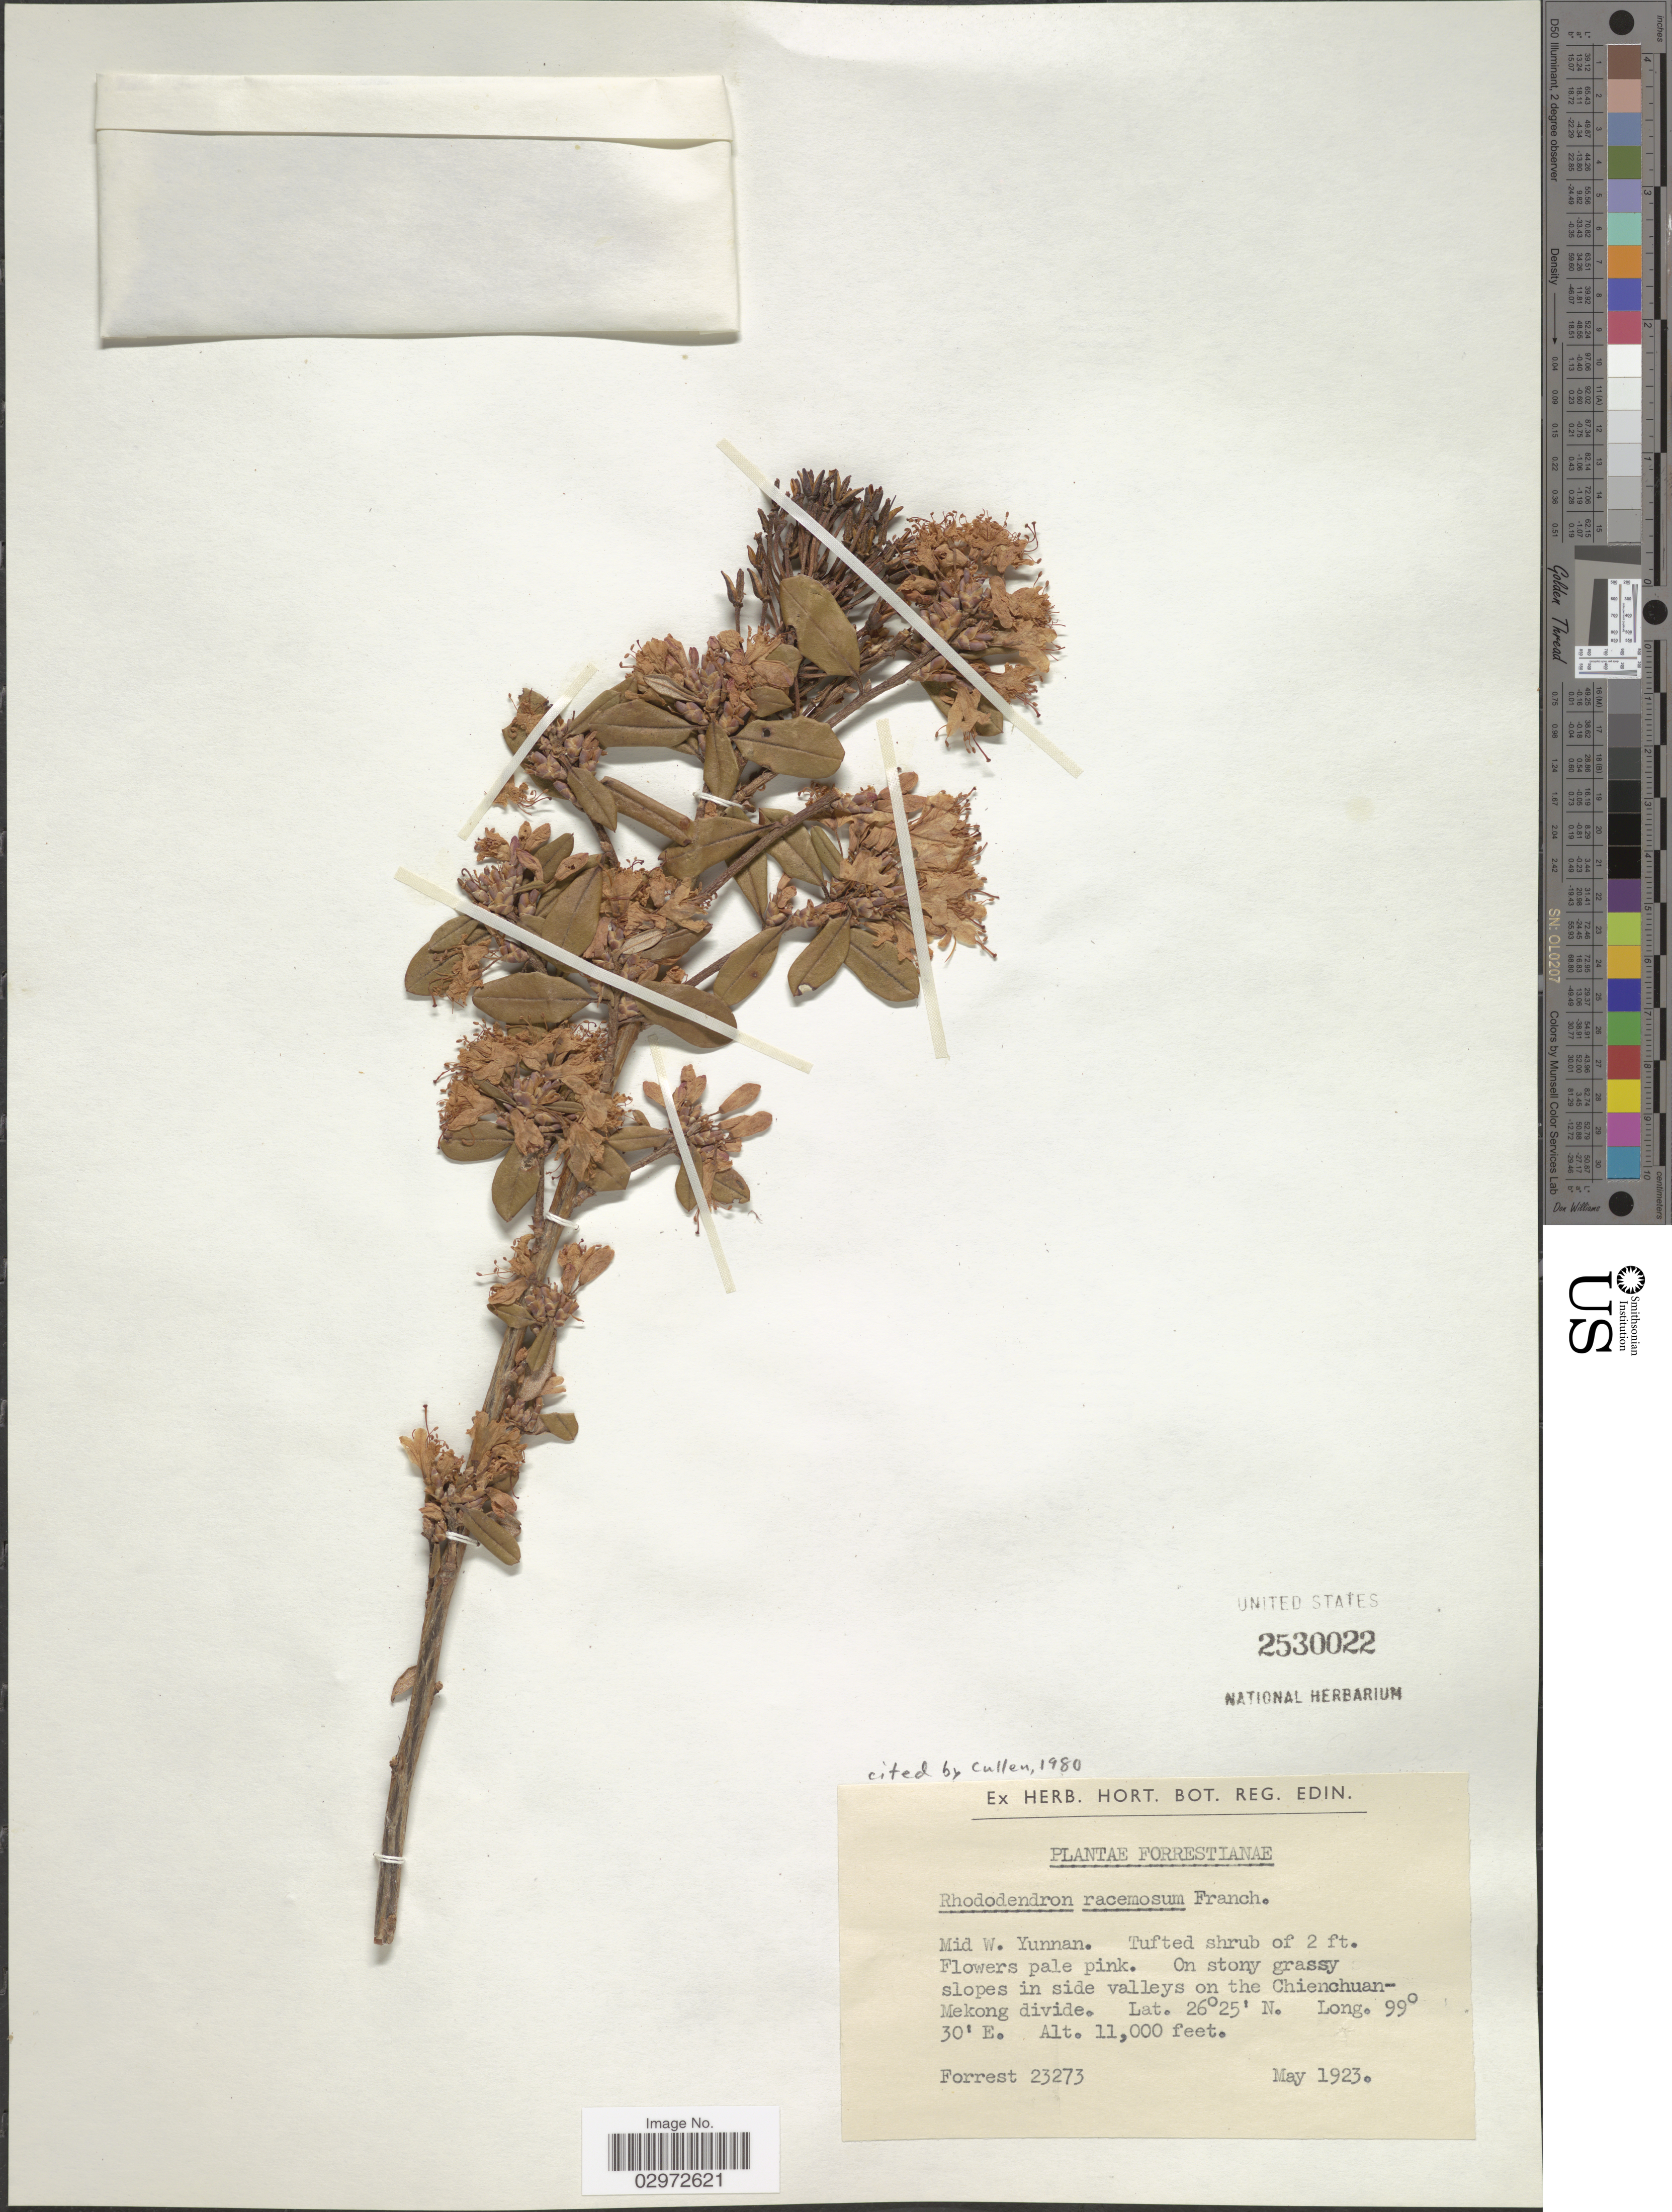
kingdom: Plantae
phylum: Tracheophyta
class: Magnoliopsida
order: Ericales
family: Ericaceae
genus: Rhododendron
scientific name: Rhododendron racemosum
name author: Franch.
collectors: -. Forrest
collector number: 23273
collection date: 1923-05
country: China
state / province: Yunnan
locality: Mid W. Yunnan, On stony grassy slopes in side valleys on the Chienchuan-Mekong divide.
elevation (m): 3353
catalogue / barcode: US 2530022